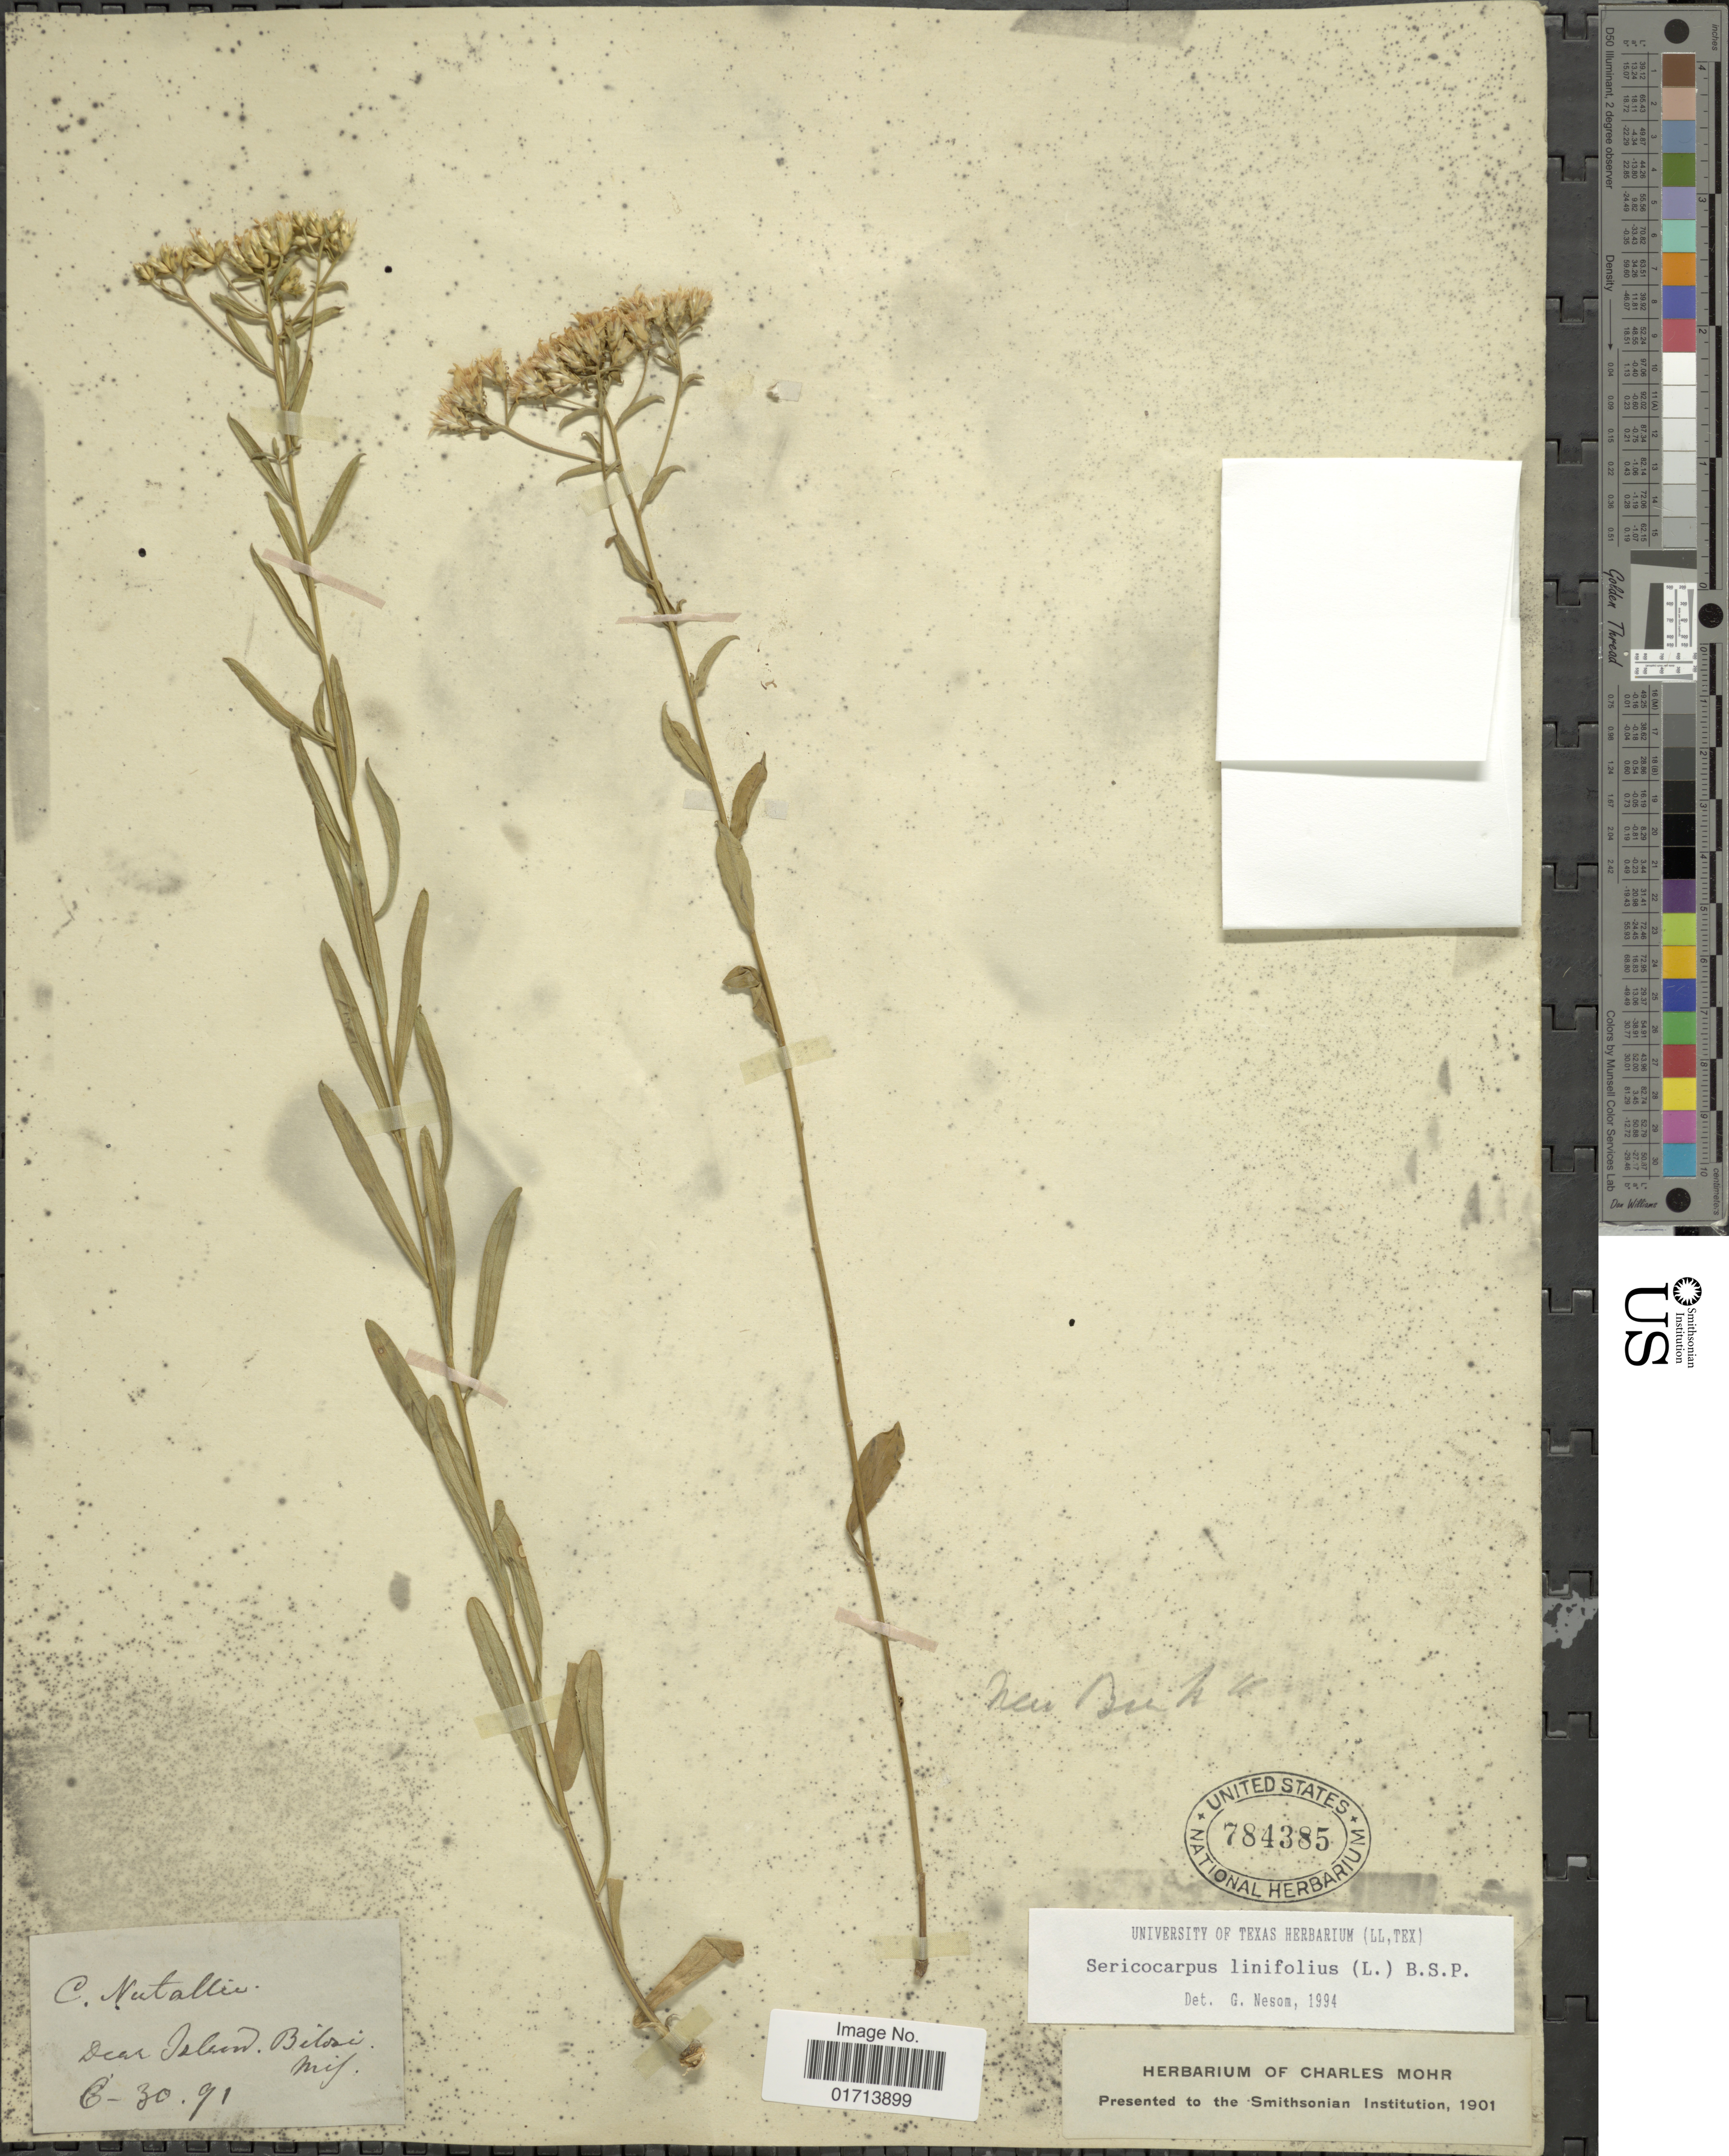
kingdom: Plantae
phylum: Tracheophyta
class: Magnoliopsida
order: Asterales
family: Asteraceae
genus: Sericocarpus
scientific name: Sericocarpus linifolius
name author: (L.) Britton, Stearns & Poggenb.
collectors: ex herb. C. Mohr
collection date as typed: Transcribed d/m/y: 30/6/91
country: United States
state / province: Mississippi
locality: C. Natallic, dear Isbon, Bilozi, mif.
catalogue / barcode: US 784385